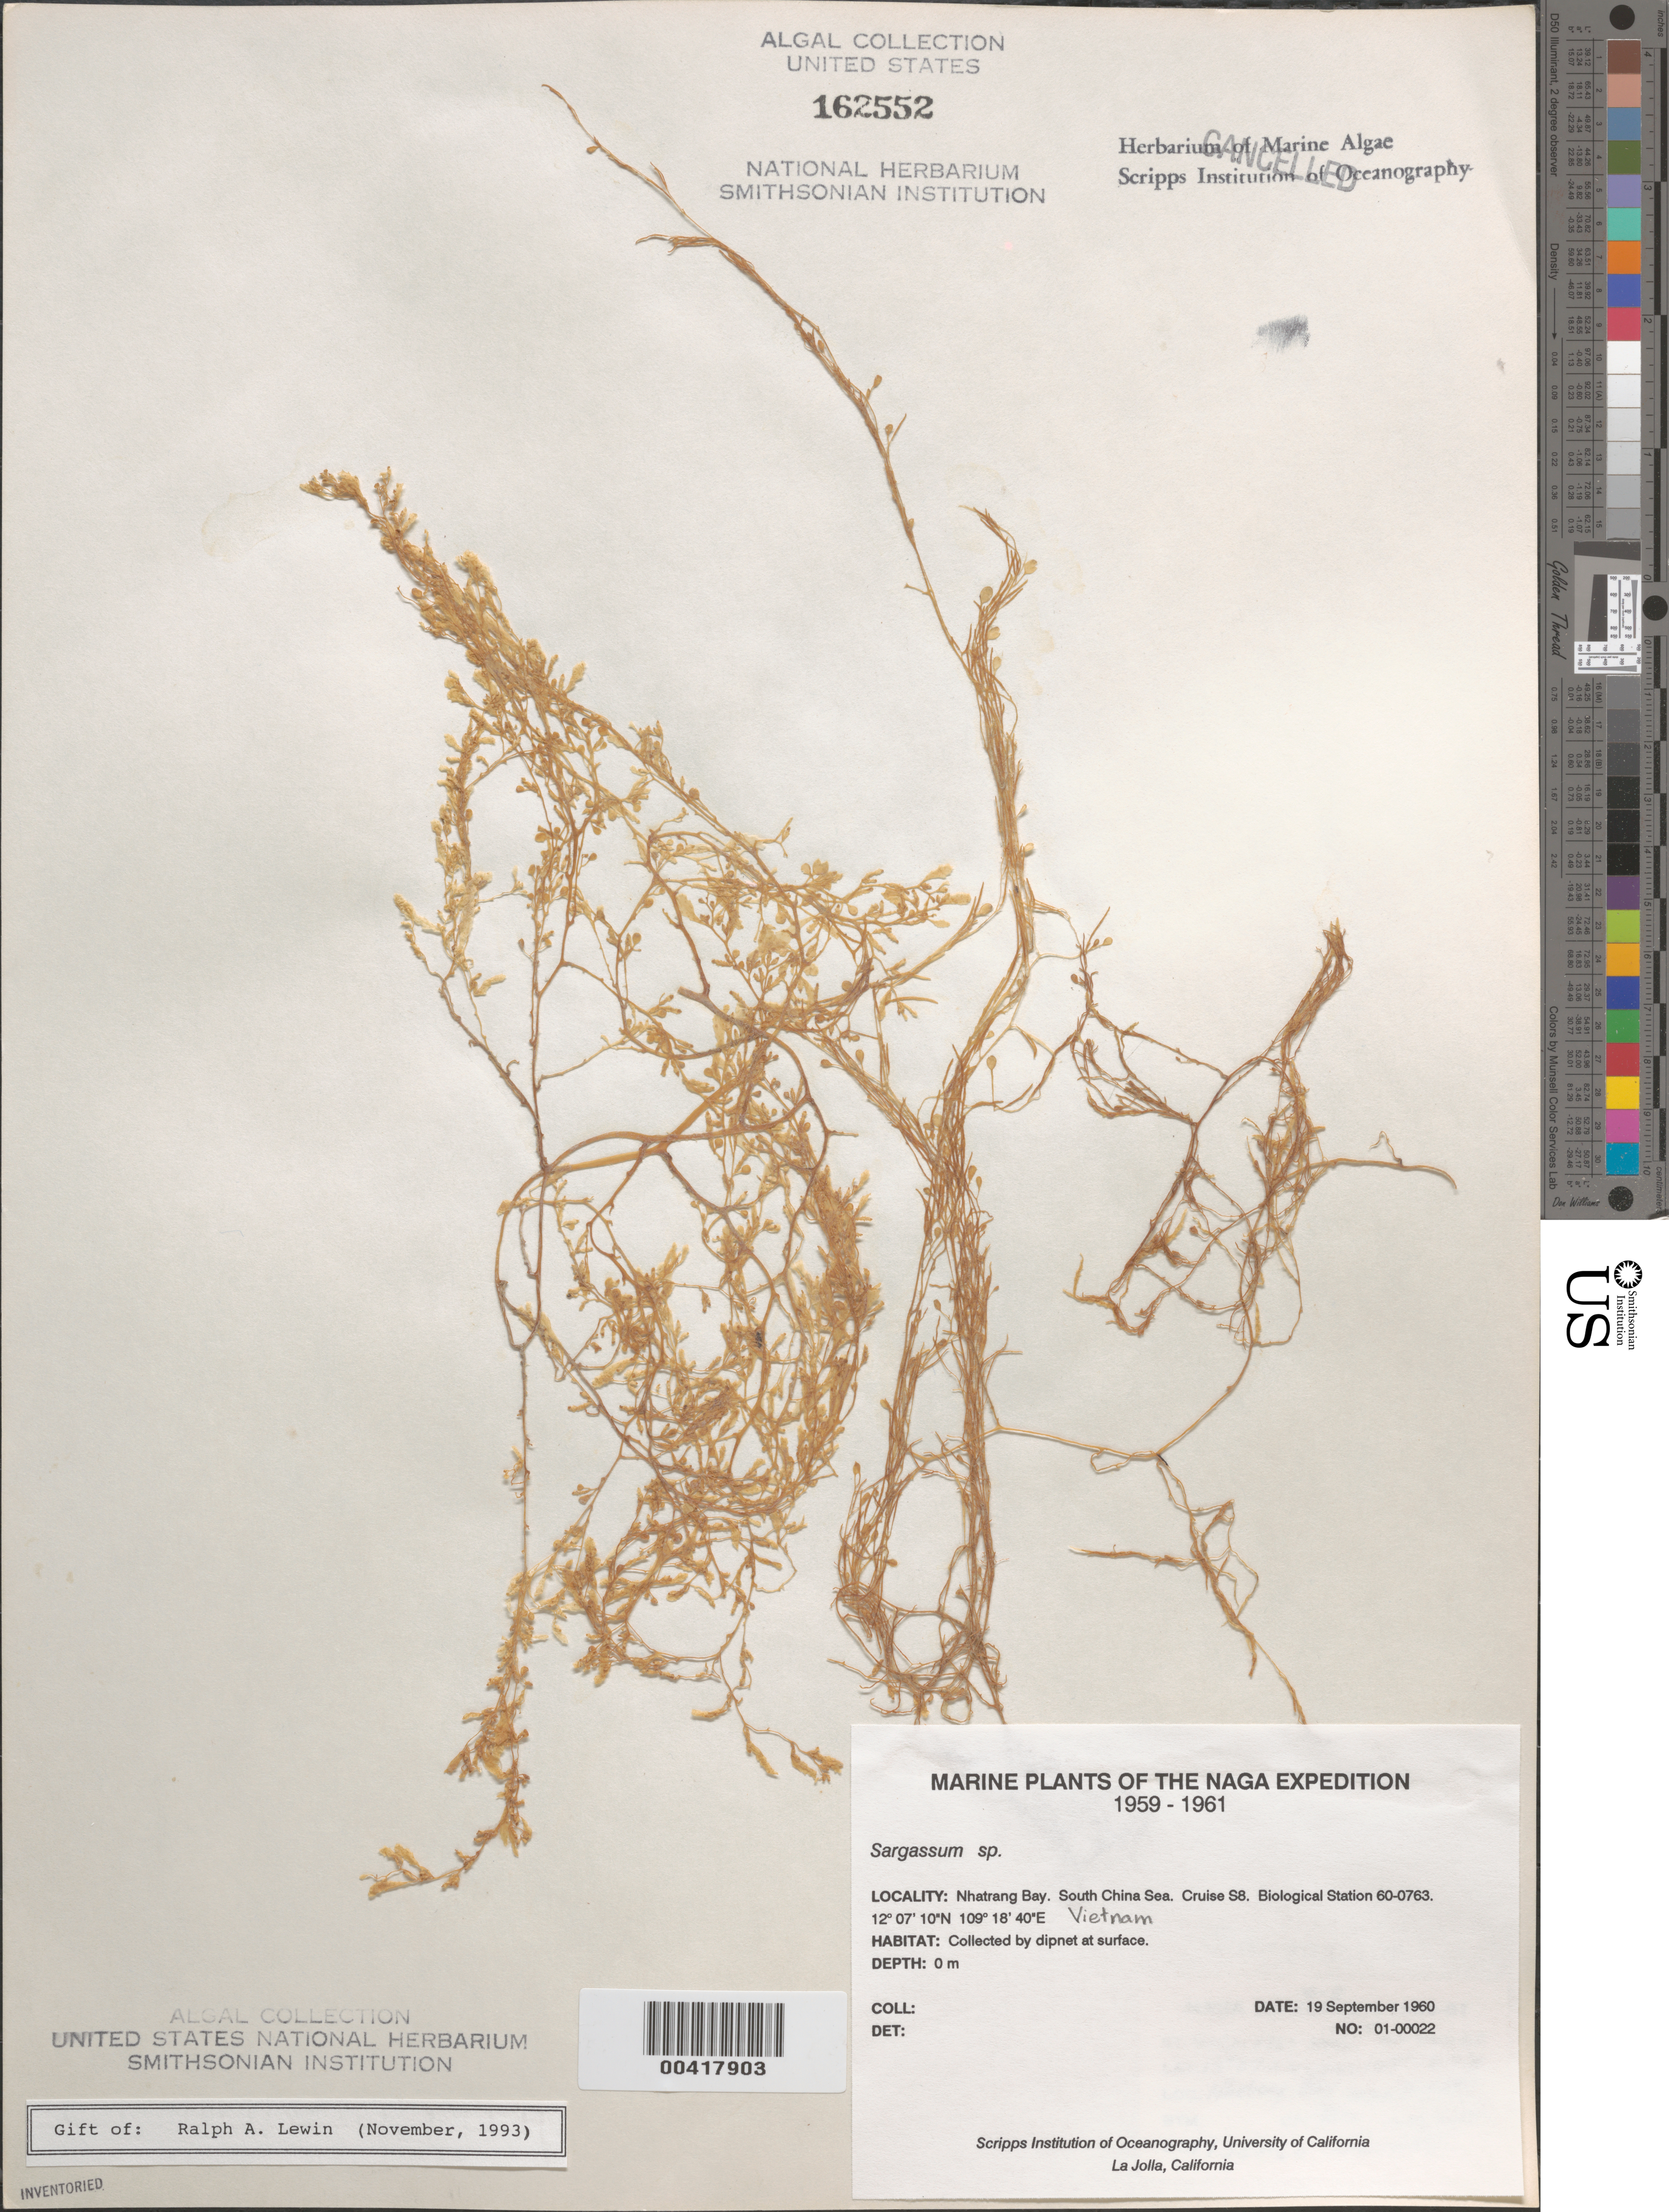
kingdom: Chromista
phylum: Ochrophyta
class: Phaeophyceae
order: Fucales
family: Sargassaceae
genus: Sargassum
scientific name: Sargassum sp.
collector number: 01-00022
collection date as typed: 19 Sep 1960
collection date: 1960-09-19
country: Vietnam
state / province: Phu Khanh Province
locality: Nhatrang Bay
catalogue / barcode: US 162552